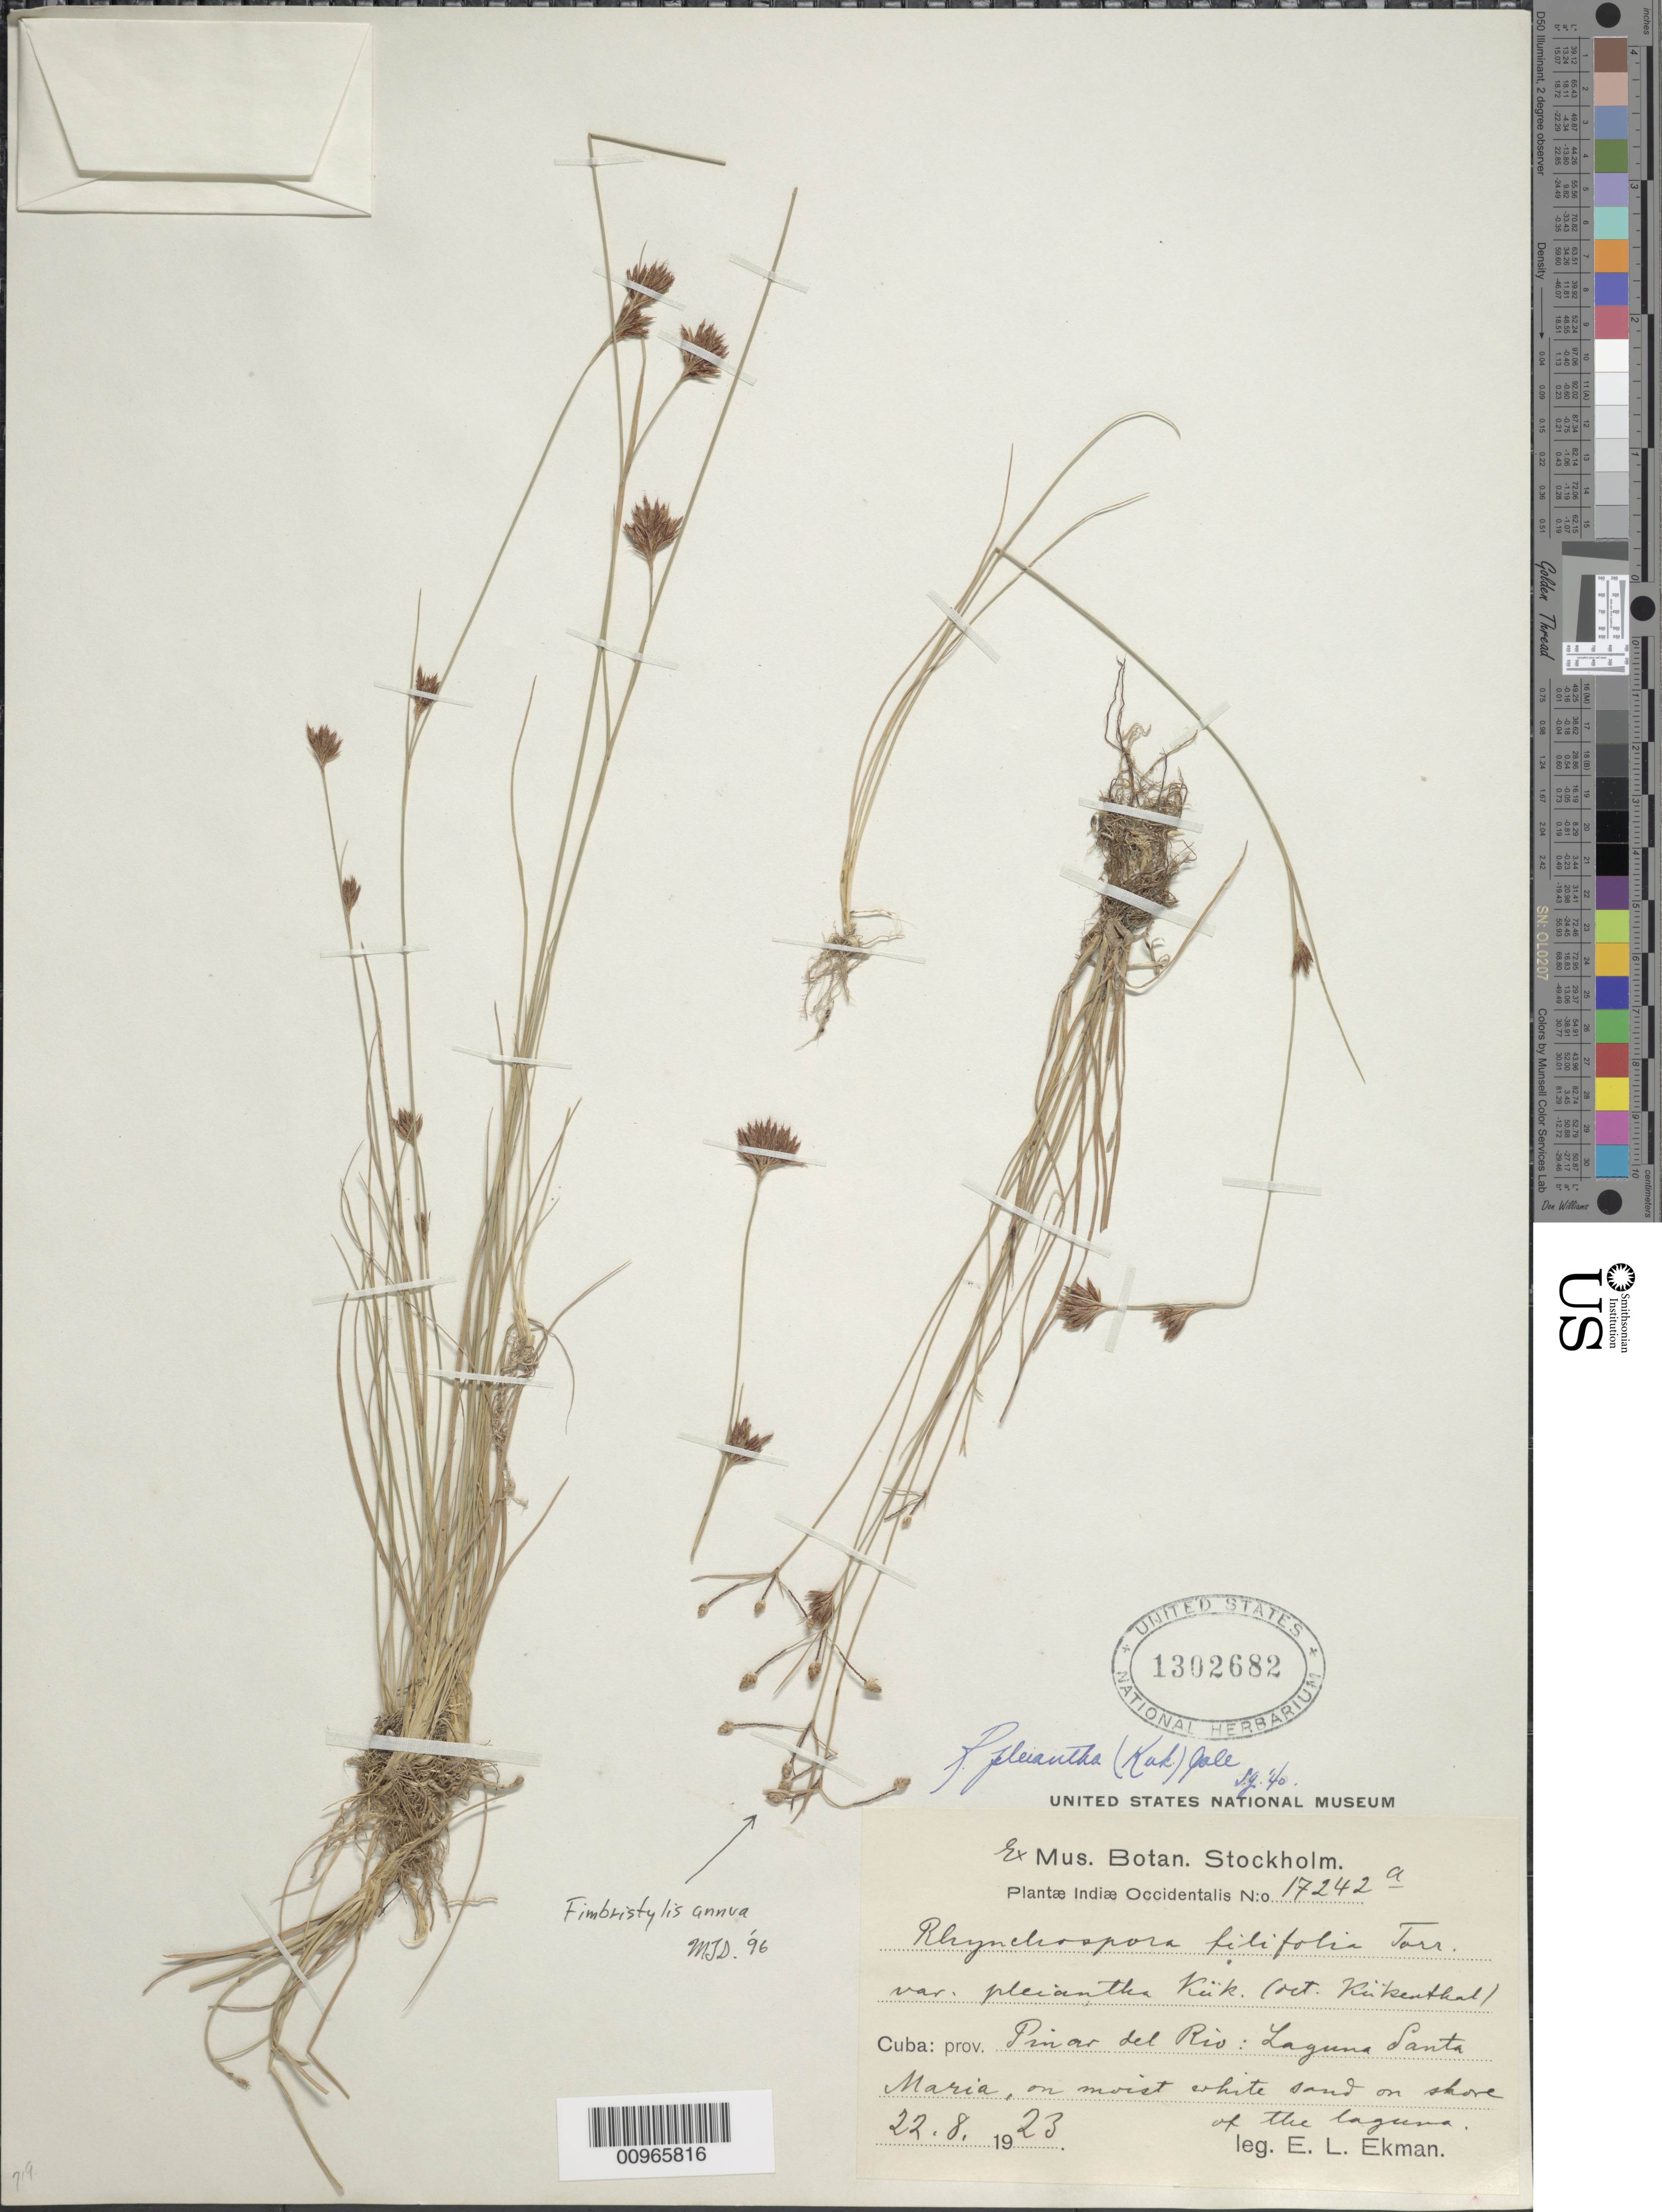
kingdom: Plantae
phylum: Tracheophyta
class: Liliopsida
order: Poales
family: Cyperaceae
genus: Rhynchospora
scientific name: Rhynchospora pleiantha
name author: (Kük.) Gale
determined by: Gale, S.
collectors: E. L. Ekman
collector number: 17242A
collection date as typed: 22 Aug 1923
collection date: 1923-08-22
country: Cuba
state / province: Pinar del Rio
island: Cuba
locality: Laguna Santa Maria, on shore of the laguna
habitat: On moist white sand on shore of the laguna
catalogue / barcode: US 1302682